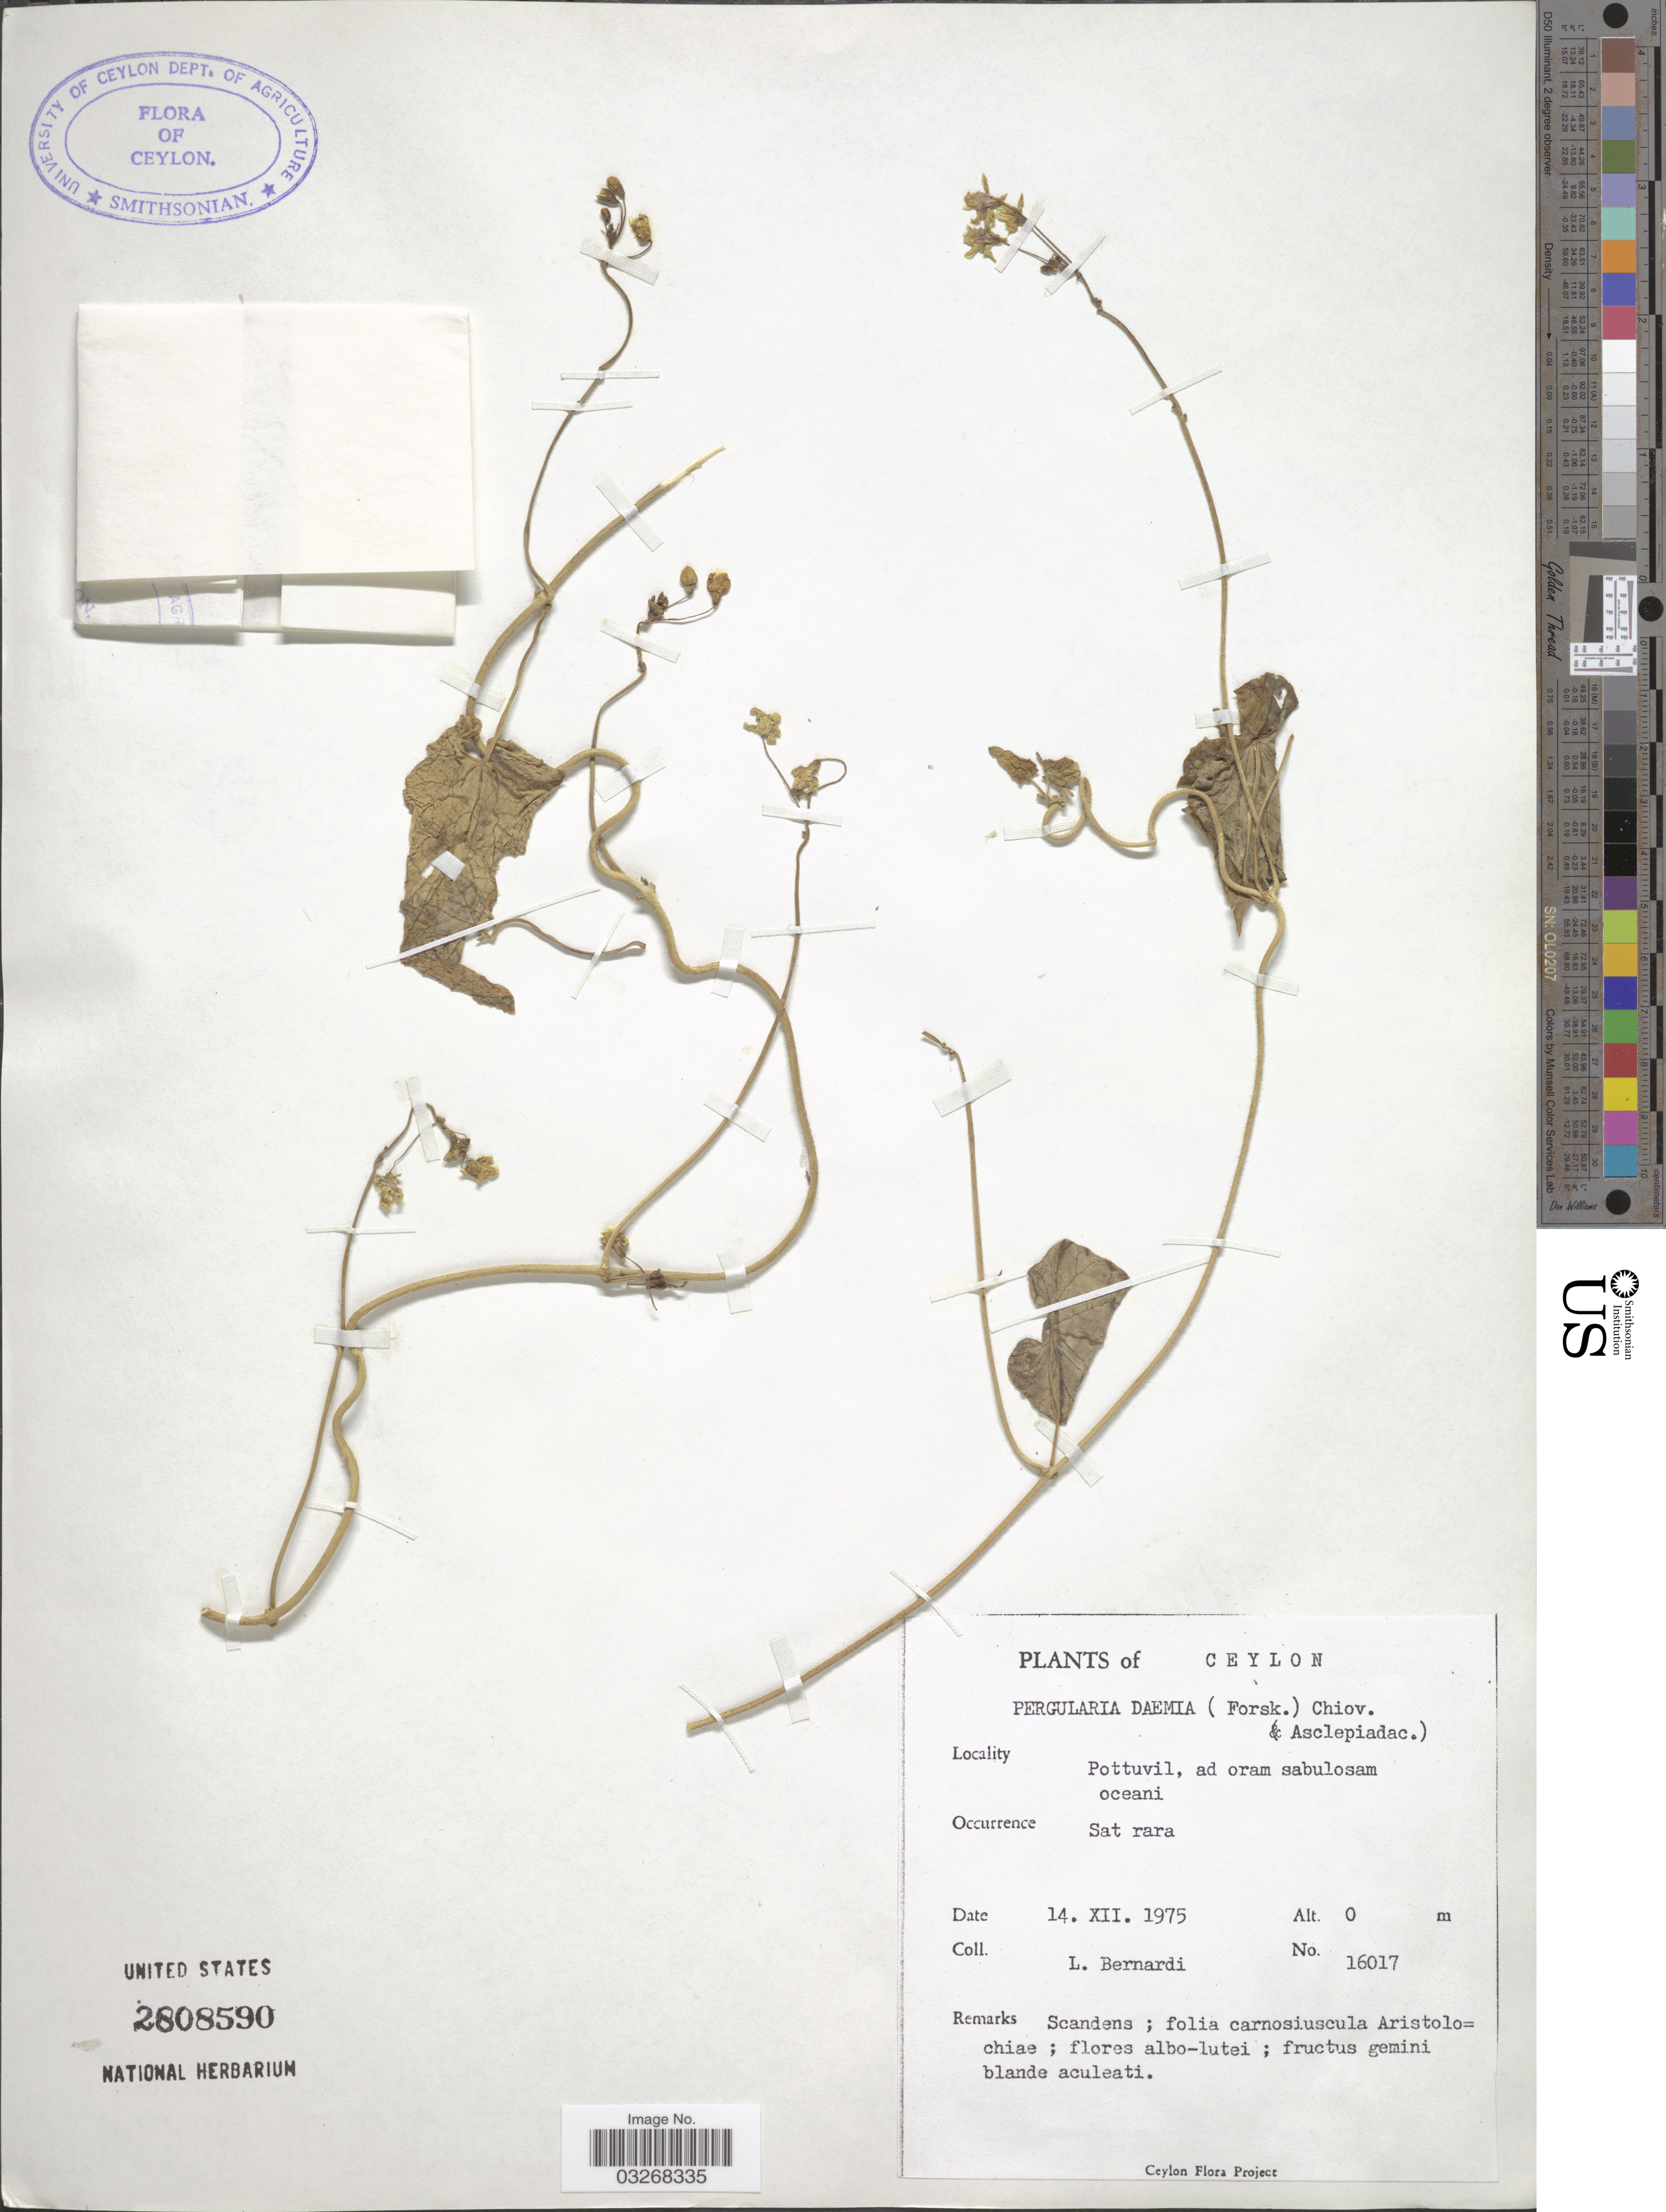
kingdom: Plantae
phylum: Tracheophyta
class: Magnoliopsida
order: Gentianales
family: Apocynaceae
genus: Pergularia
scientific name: Pergularia daemia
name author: (Forssk.) Chiov.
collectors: L. Bernardi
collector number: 16017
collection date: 1975-12-14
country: Sri Lanka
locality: Ceylon. Pottuvil.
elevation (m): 0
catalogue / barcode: US 2808590